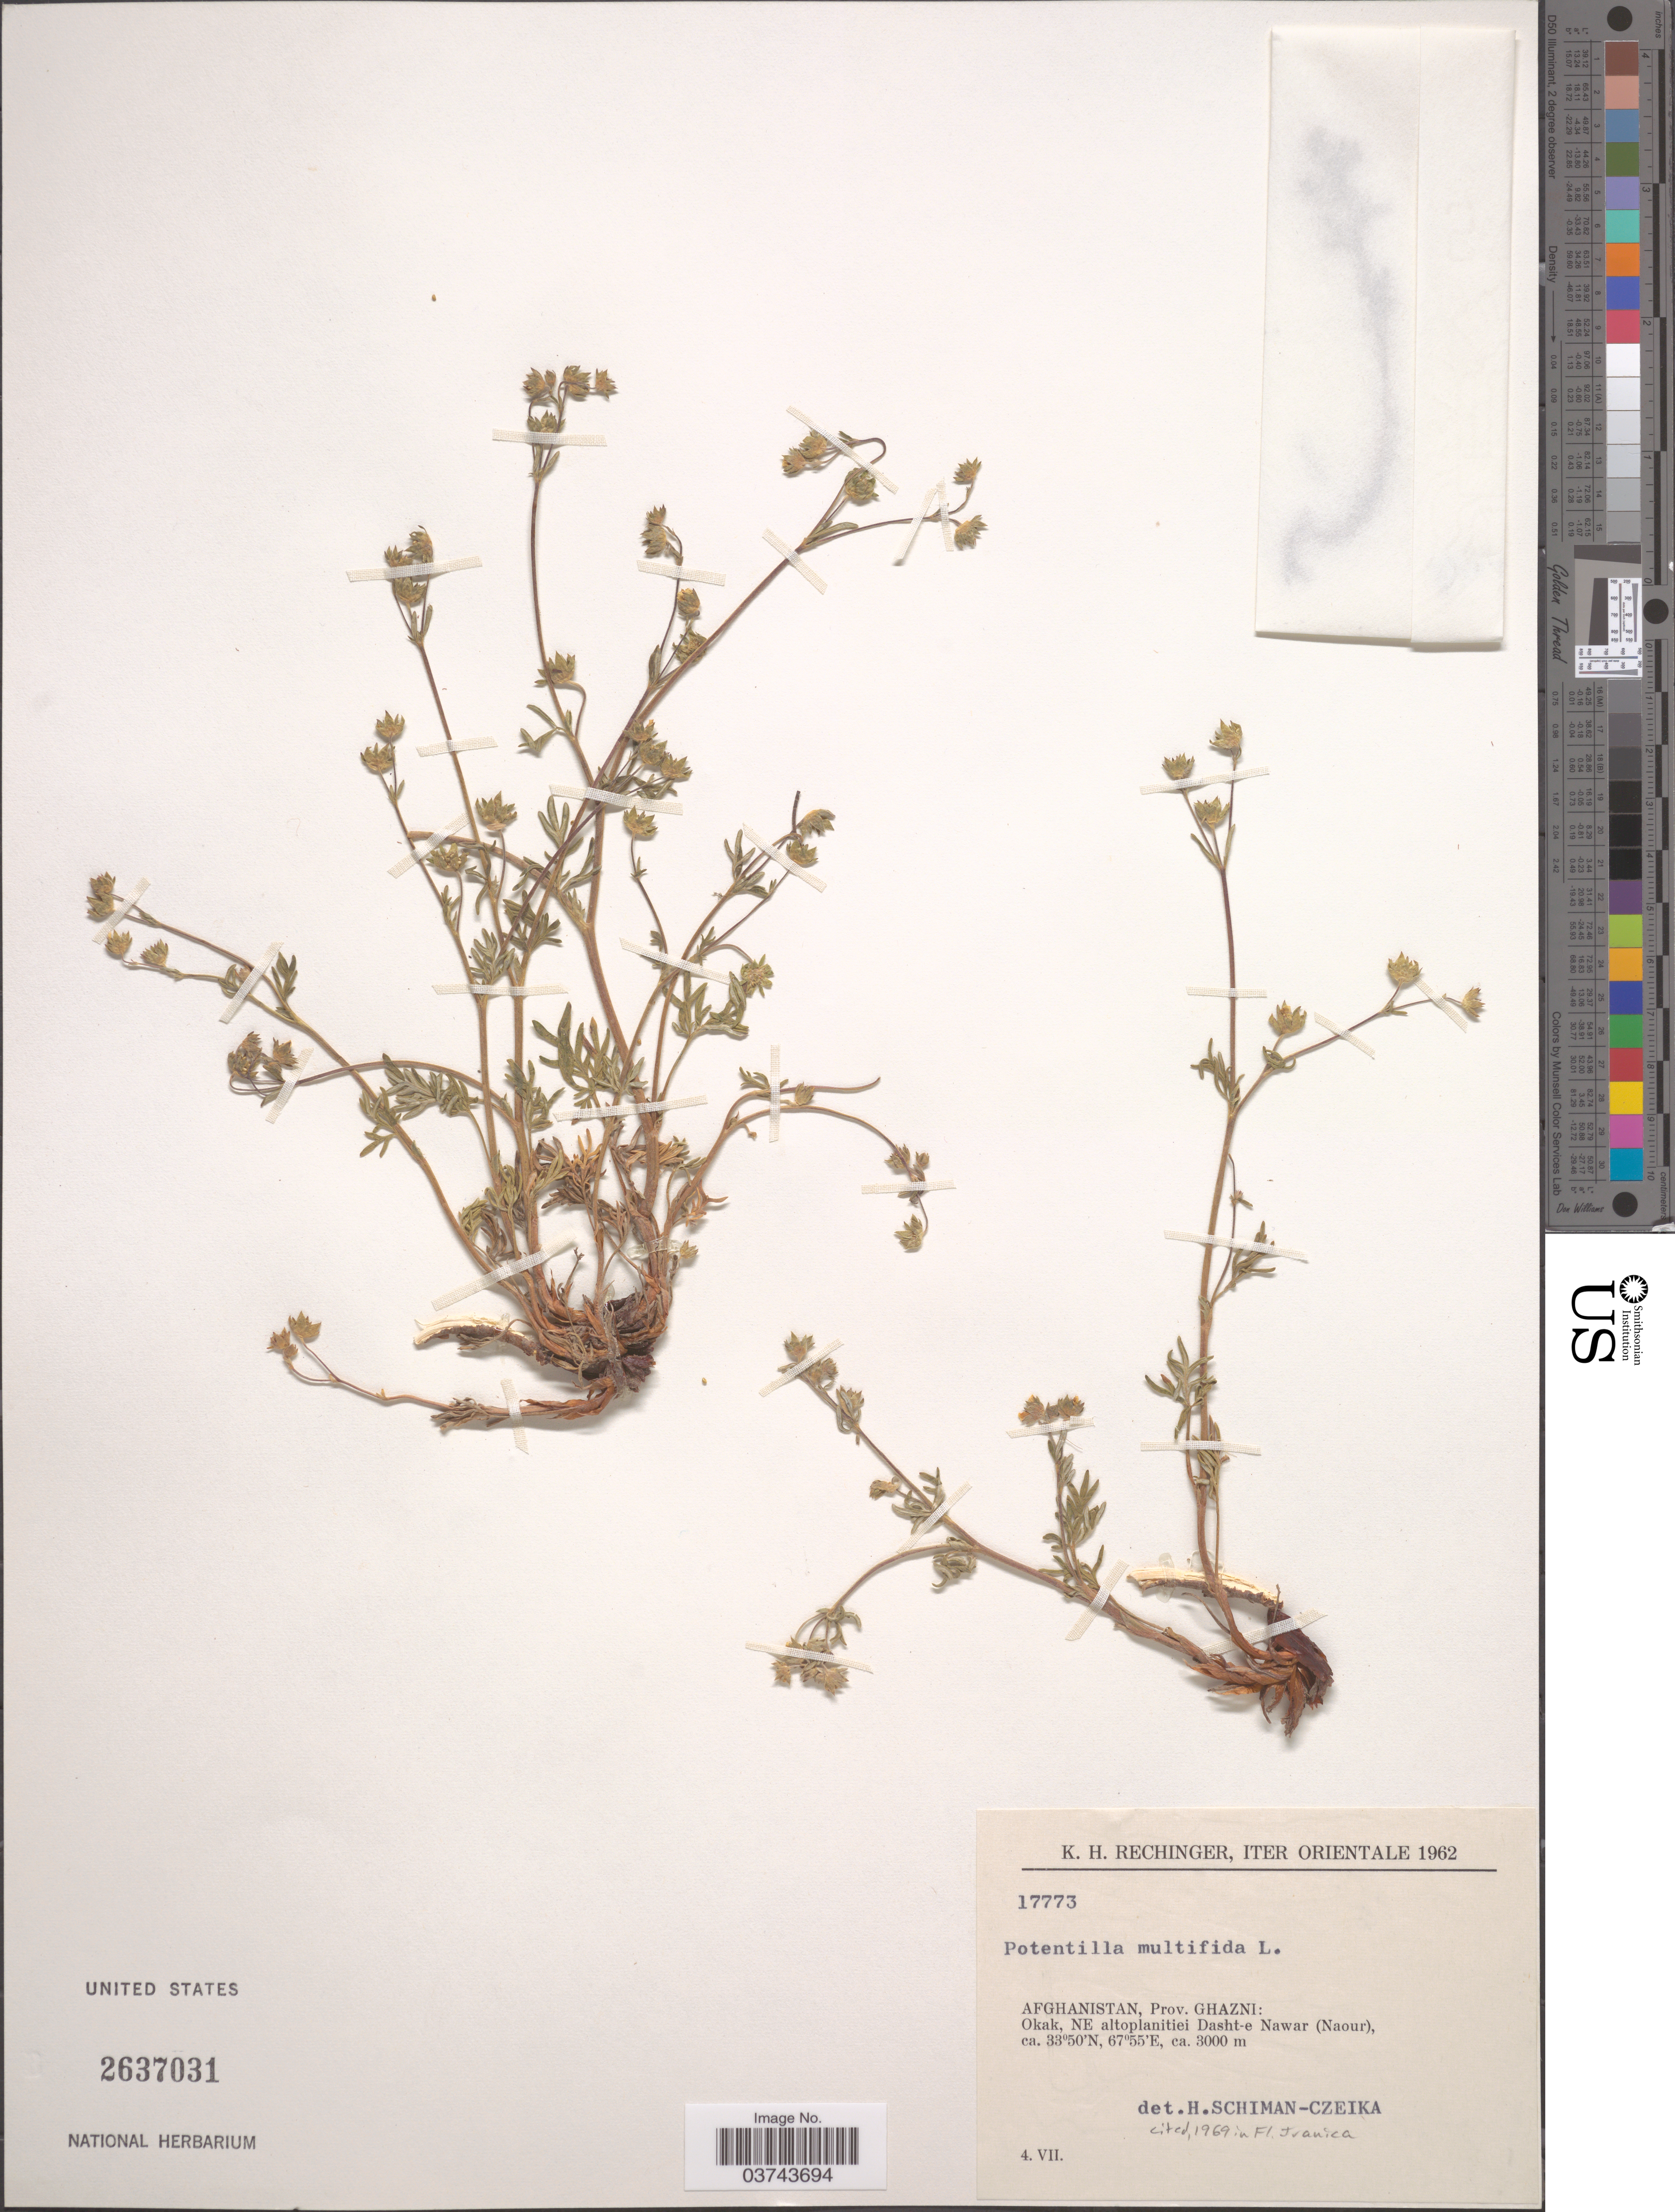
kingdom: Plantae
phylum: Tracheophyta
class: Magnoliopsida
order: Rosales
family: Rosaceae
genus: Potentilla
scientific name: Potentilla multifida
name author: L.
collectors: K. H. Rechinger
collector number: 17773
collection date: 1962-07-04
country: Afghanistan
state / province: Ghazni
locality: Iter Orientale. Okak, NE altoplanitiei Dasht-e Nawar (Naour).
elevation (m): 3000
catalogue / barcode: US 2637031